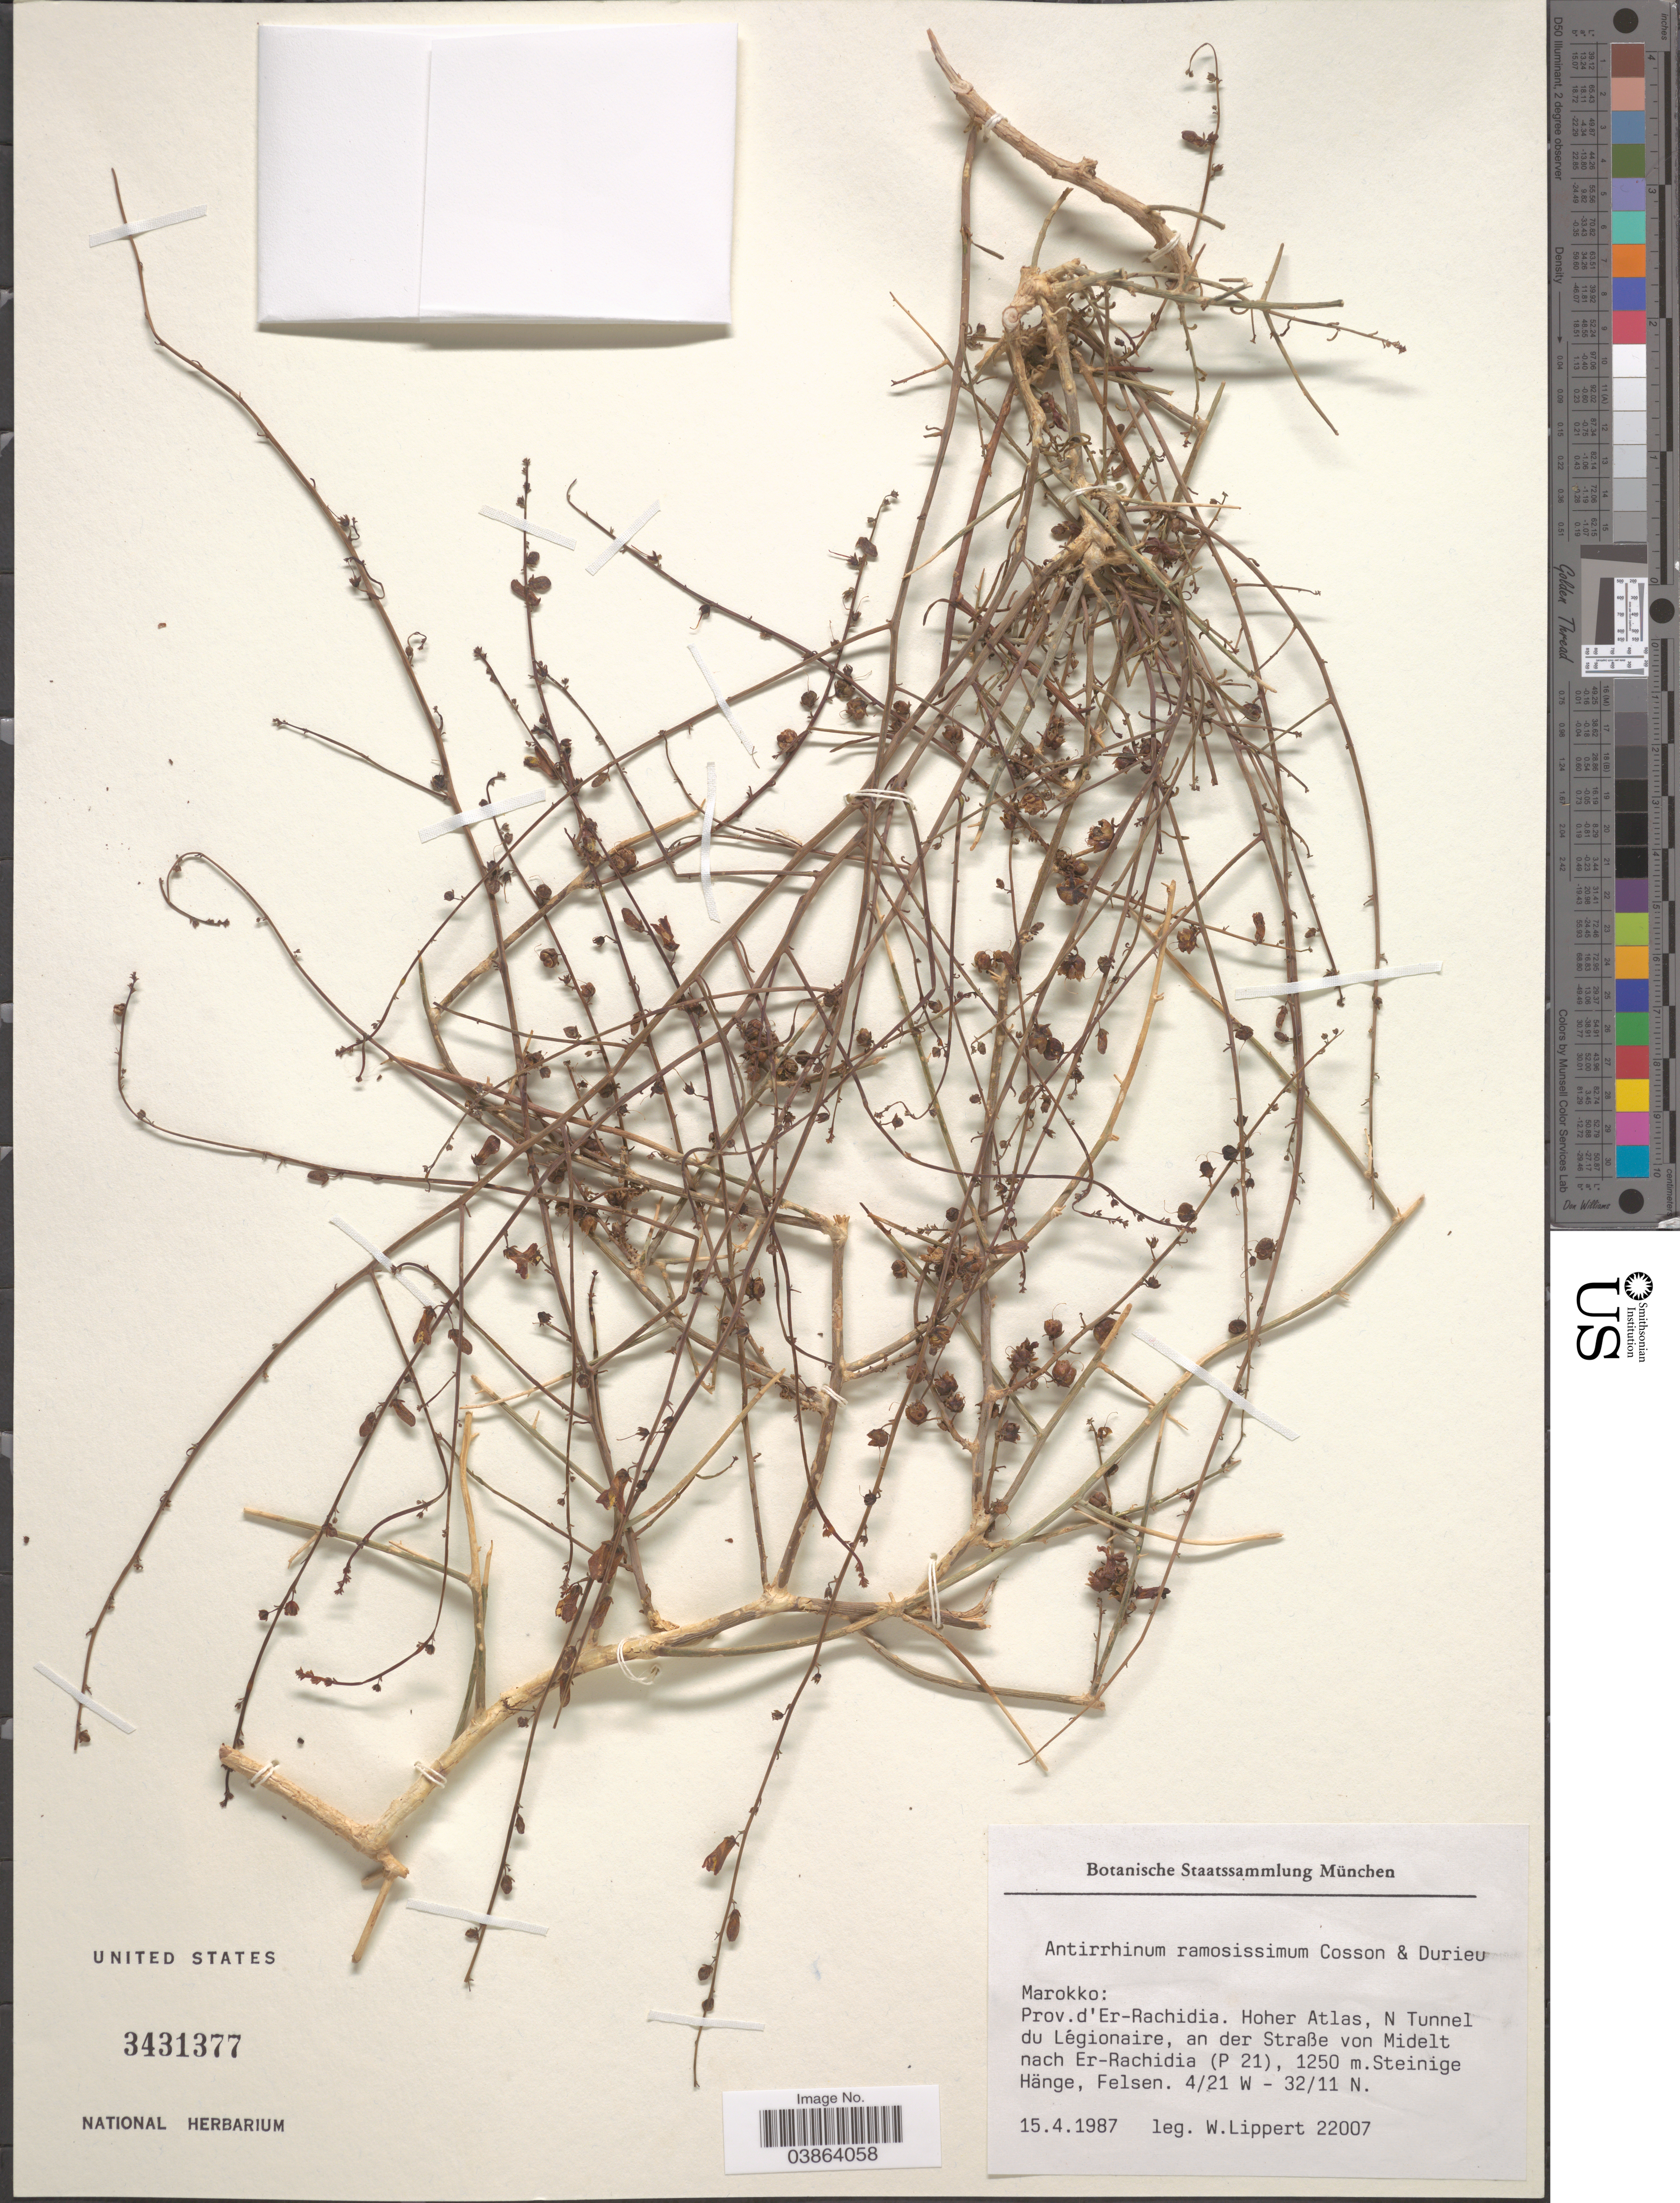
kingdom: Plantae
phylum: Tracheophyta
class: Magnoliopsida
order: Lamiales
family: Plantaginaceae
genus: Antirrhinum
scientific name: Antirrhinum ramosissimum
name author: Coss. & Durieu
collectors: W. Lippert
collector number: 22007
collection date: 1987-04-15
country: Morocco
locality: Prov. d'Er-Rachidia. Hoher Atlas, N Tunnel du Légionaire, an der Straße von Midelt nach Er-Rachidia (P 21).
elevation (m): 1250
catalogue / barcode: US 3431377